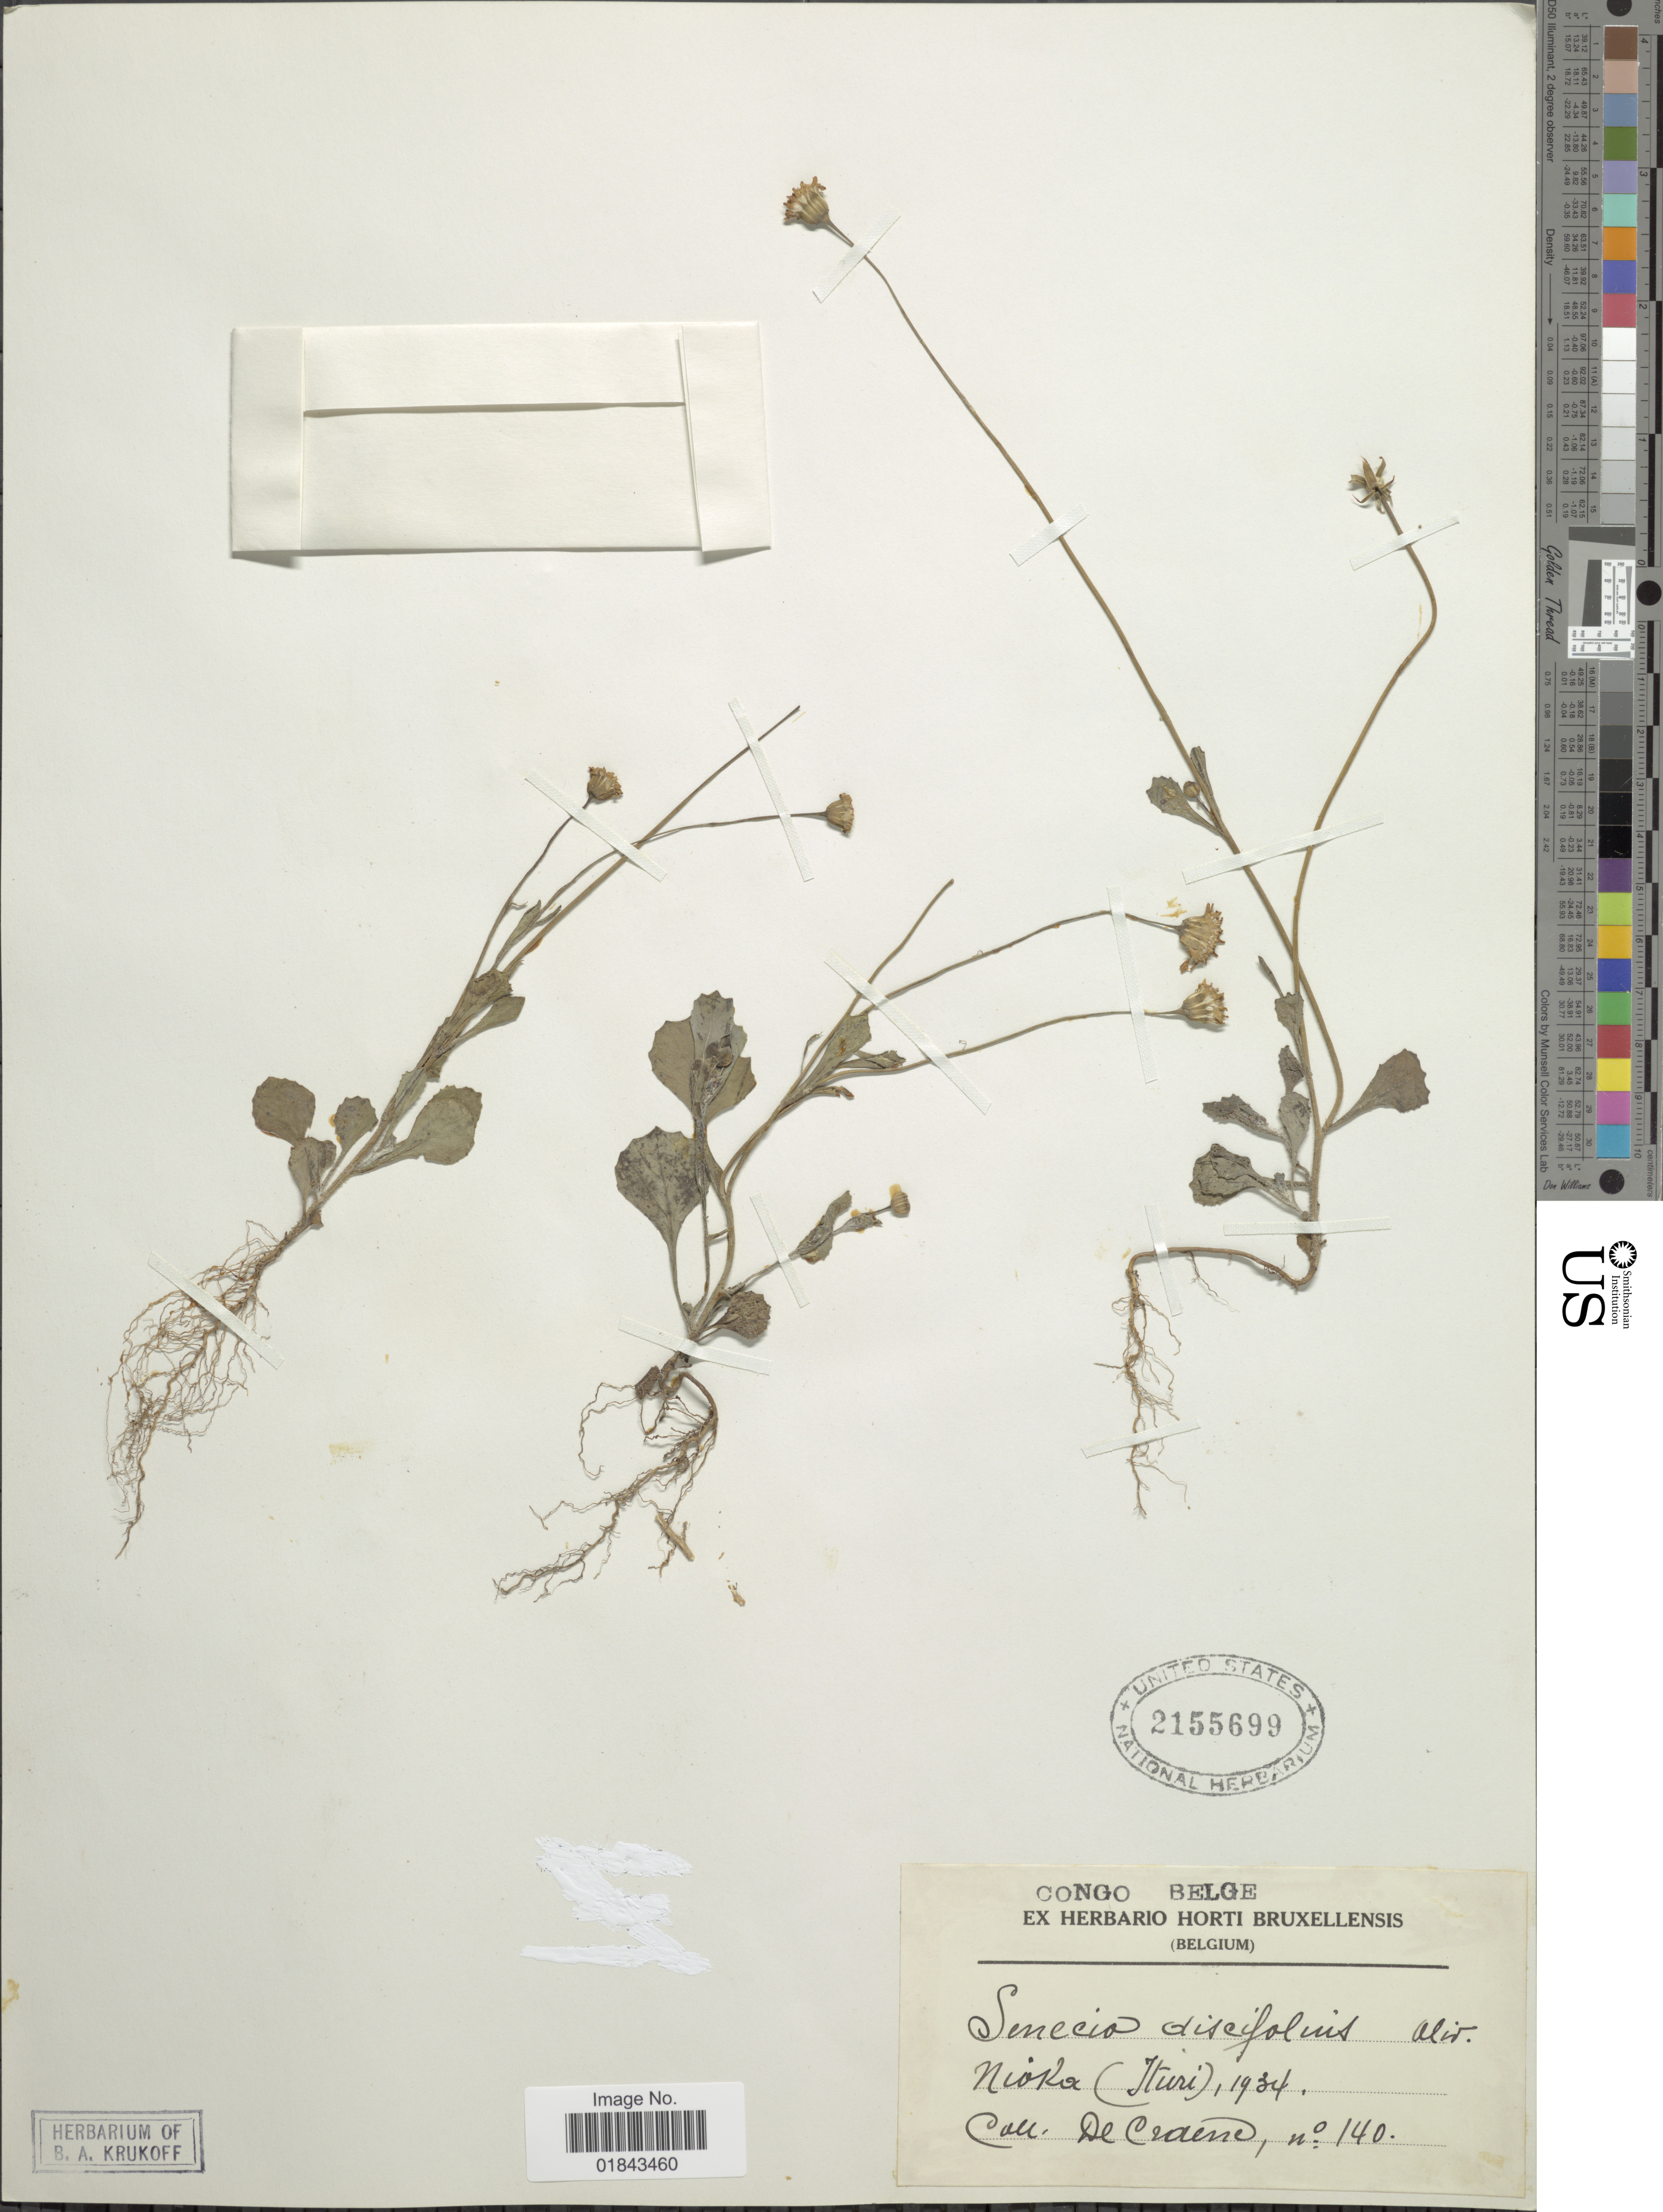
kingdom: Plantae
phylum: Tracheophyta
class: Magnoliopsida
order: Asterales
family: Asteraceae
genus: Emilia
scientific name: Emilia discifolia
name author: (Oliv.) C. Jeffrey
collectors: De Craene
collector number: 140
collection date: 1934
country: Congo, Democratic Republic of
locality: Nioka (Ituri).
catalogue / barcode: US 2155699